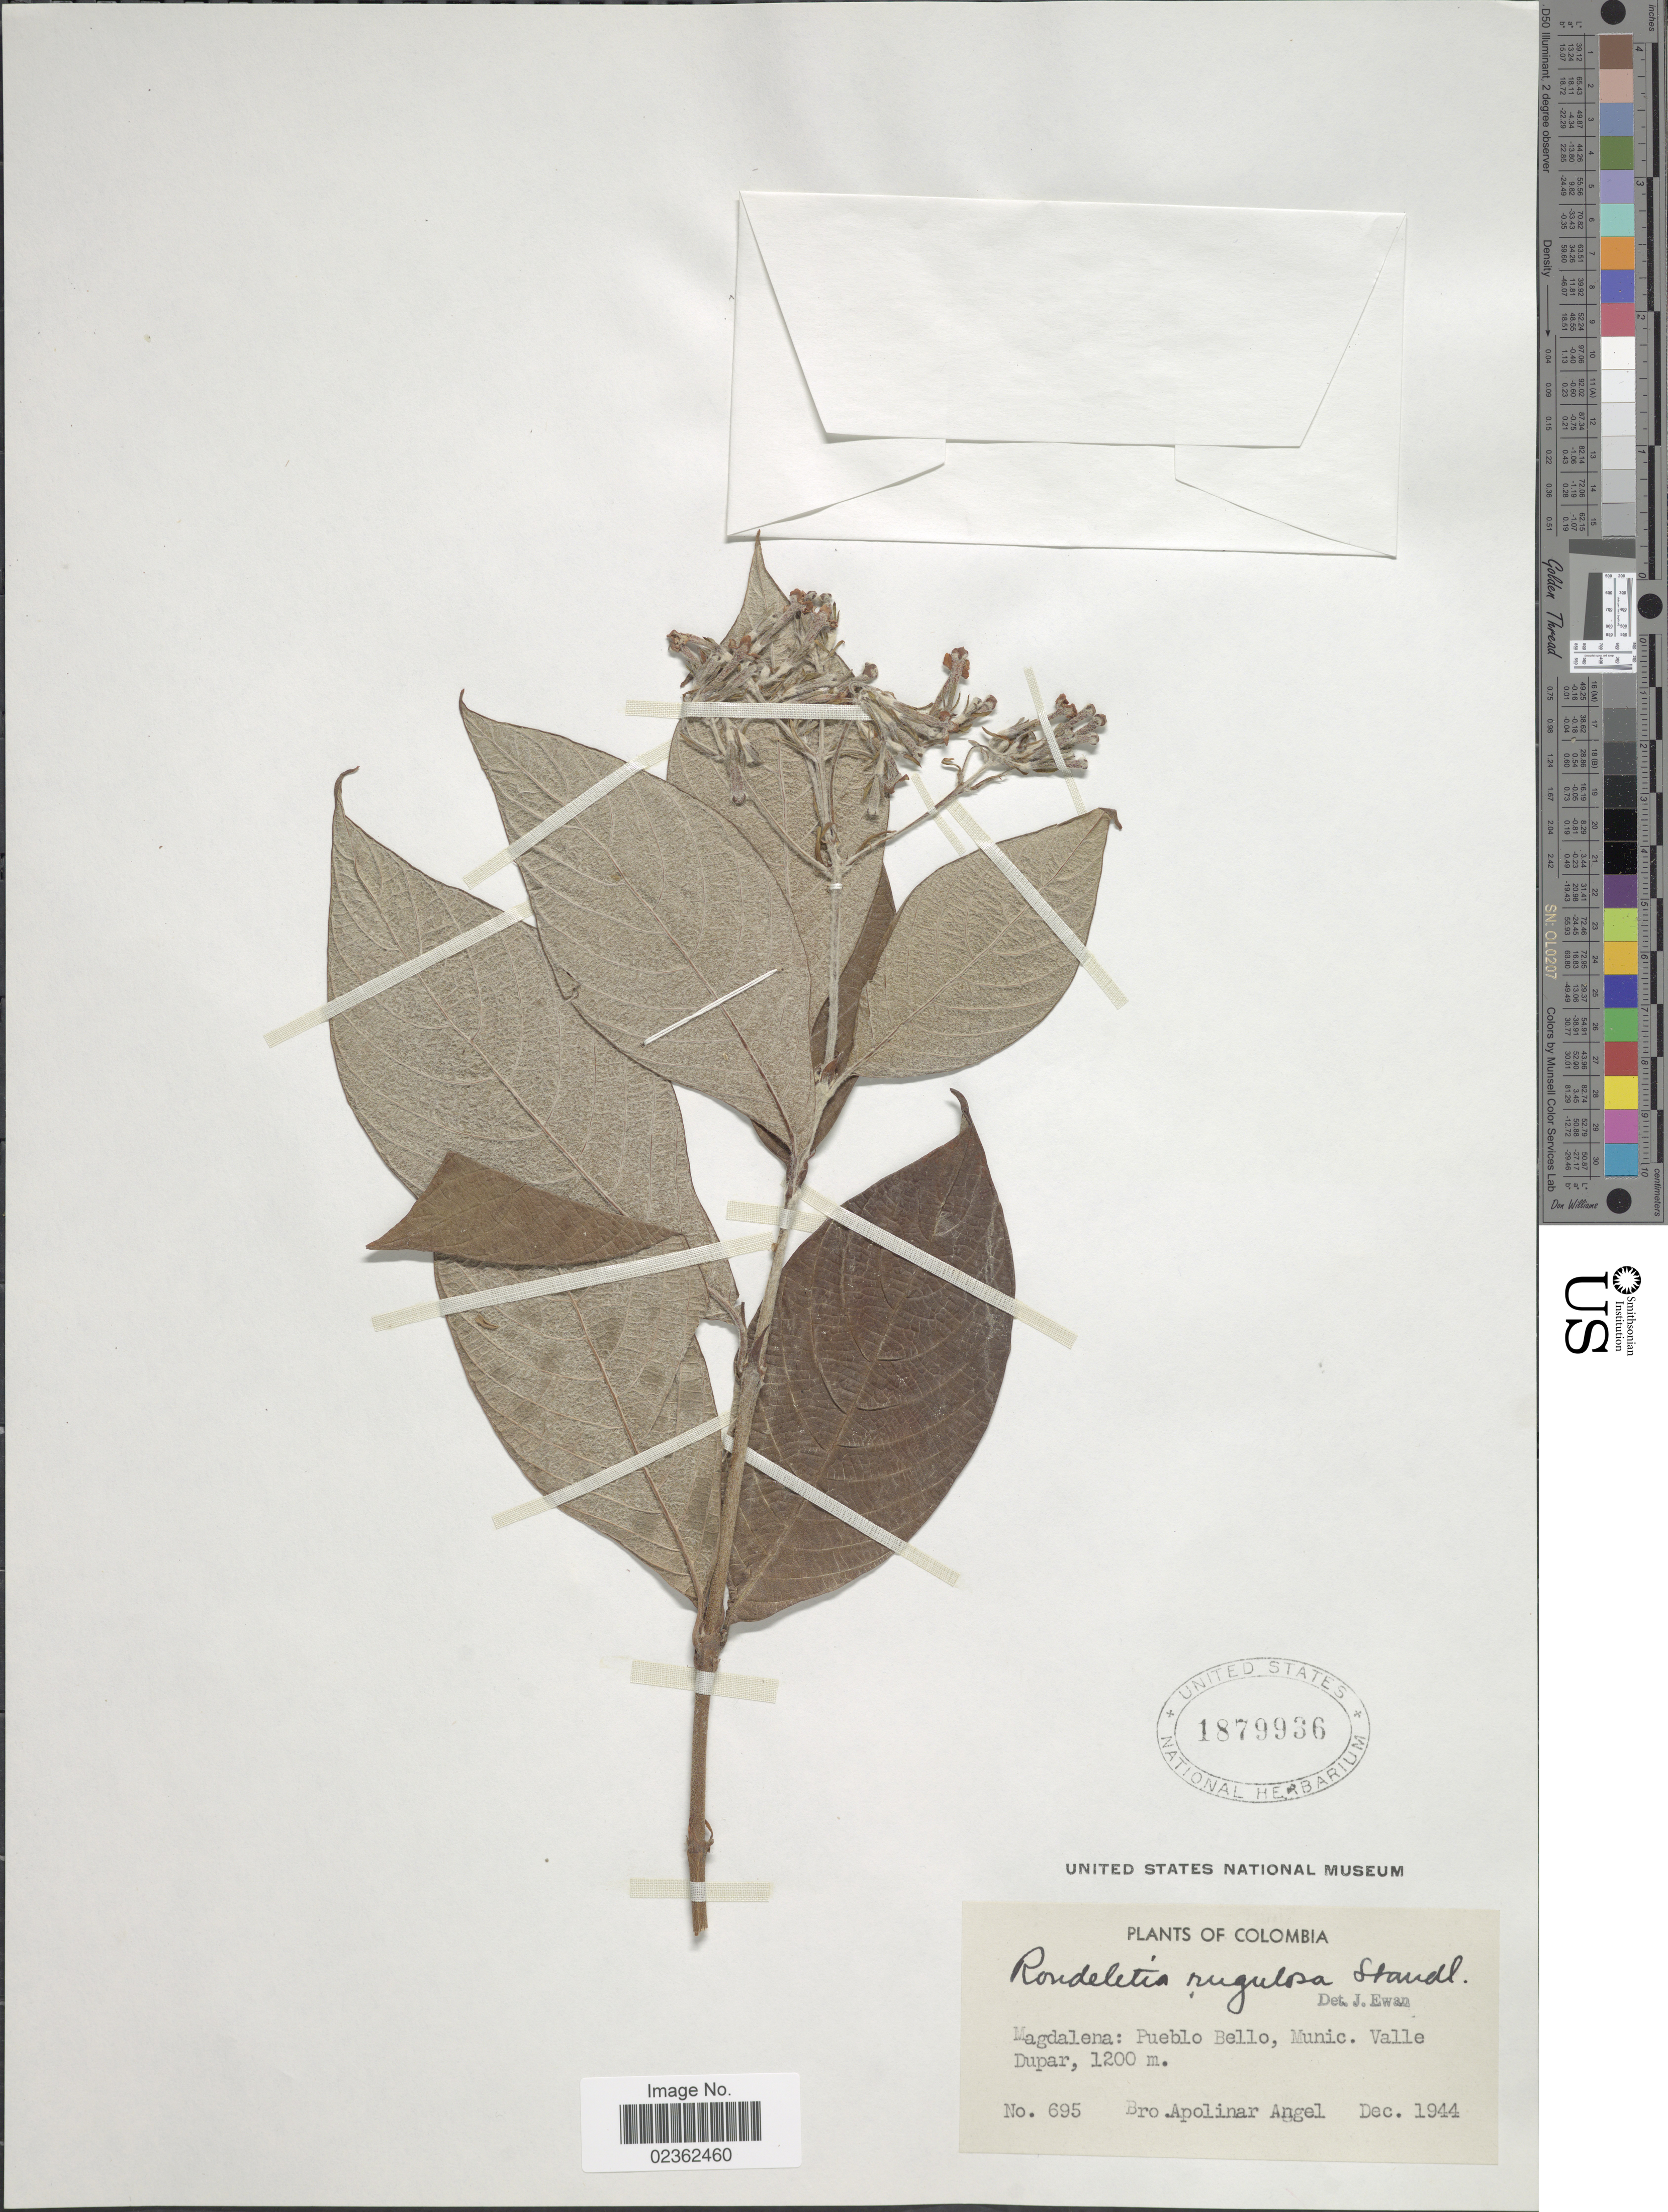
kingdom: Plantae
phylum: Tracheophyta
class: Magnoliopsida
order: Gentianales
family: Rubiaceae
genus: Arachnothryx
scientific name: Arachnothryx rugulosa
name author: (Standl.) Steyerm.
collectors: Bro. Apolinar A.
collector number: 695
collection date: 1944-12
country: Colombia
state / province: Magdalena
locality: Pueblo Bello, Munic. Valle Dupar.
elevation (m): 1200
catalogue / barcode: US 1879936